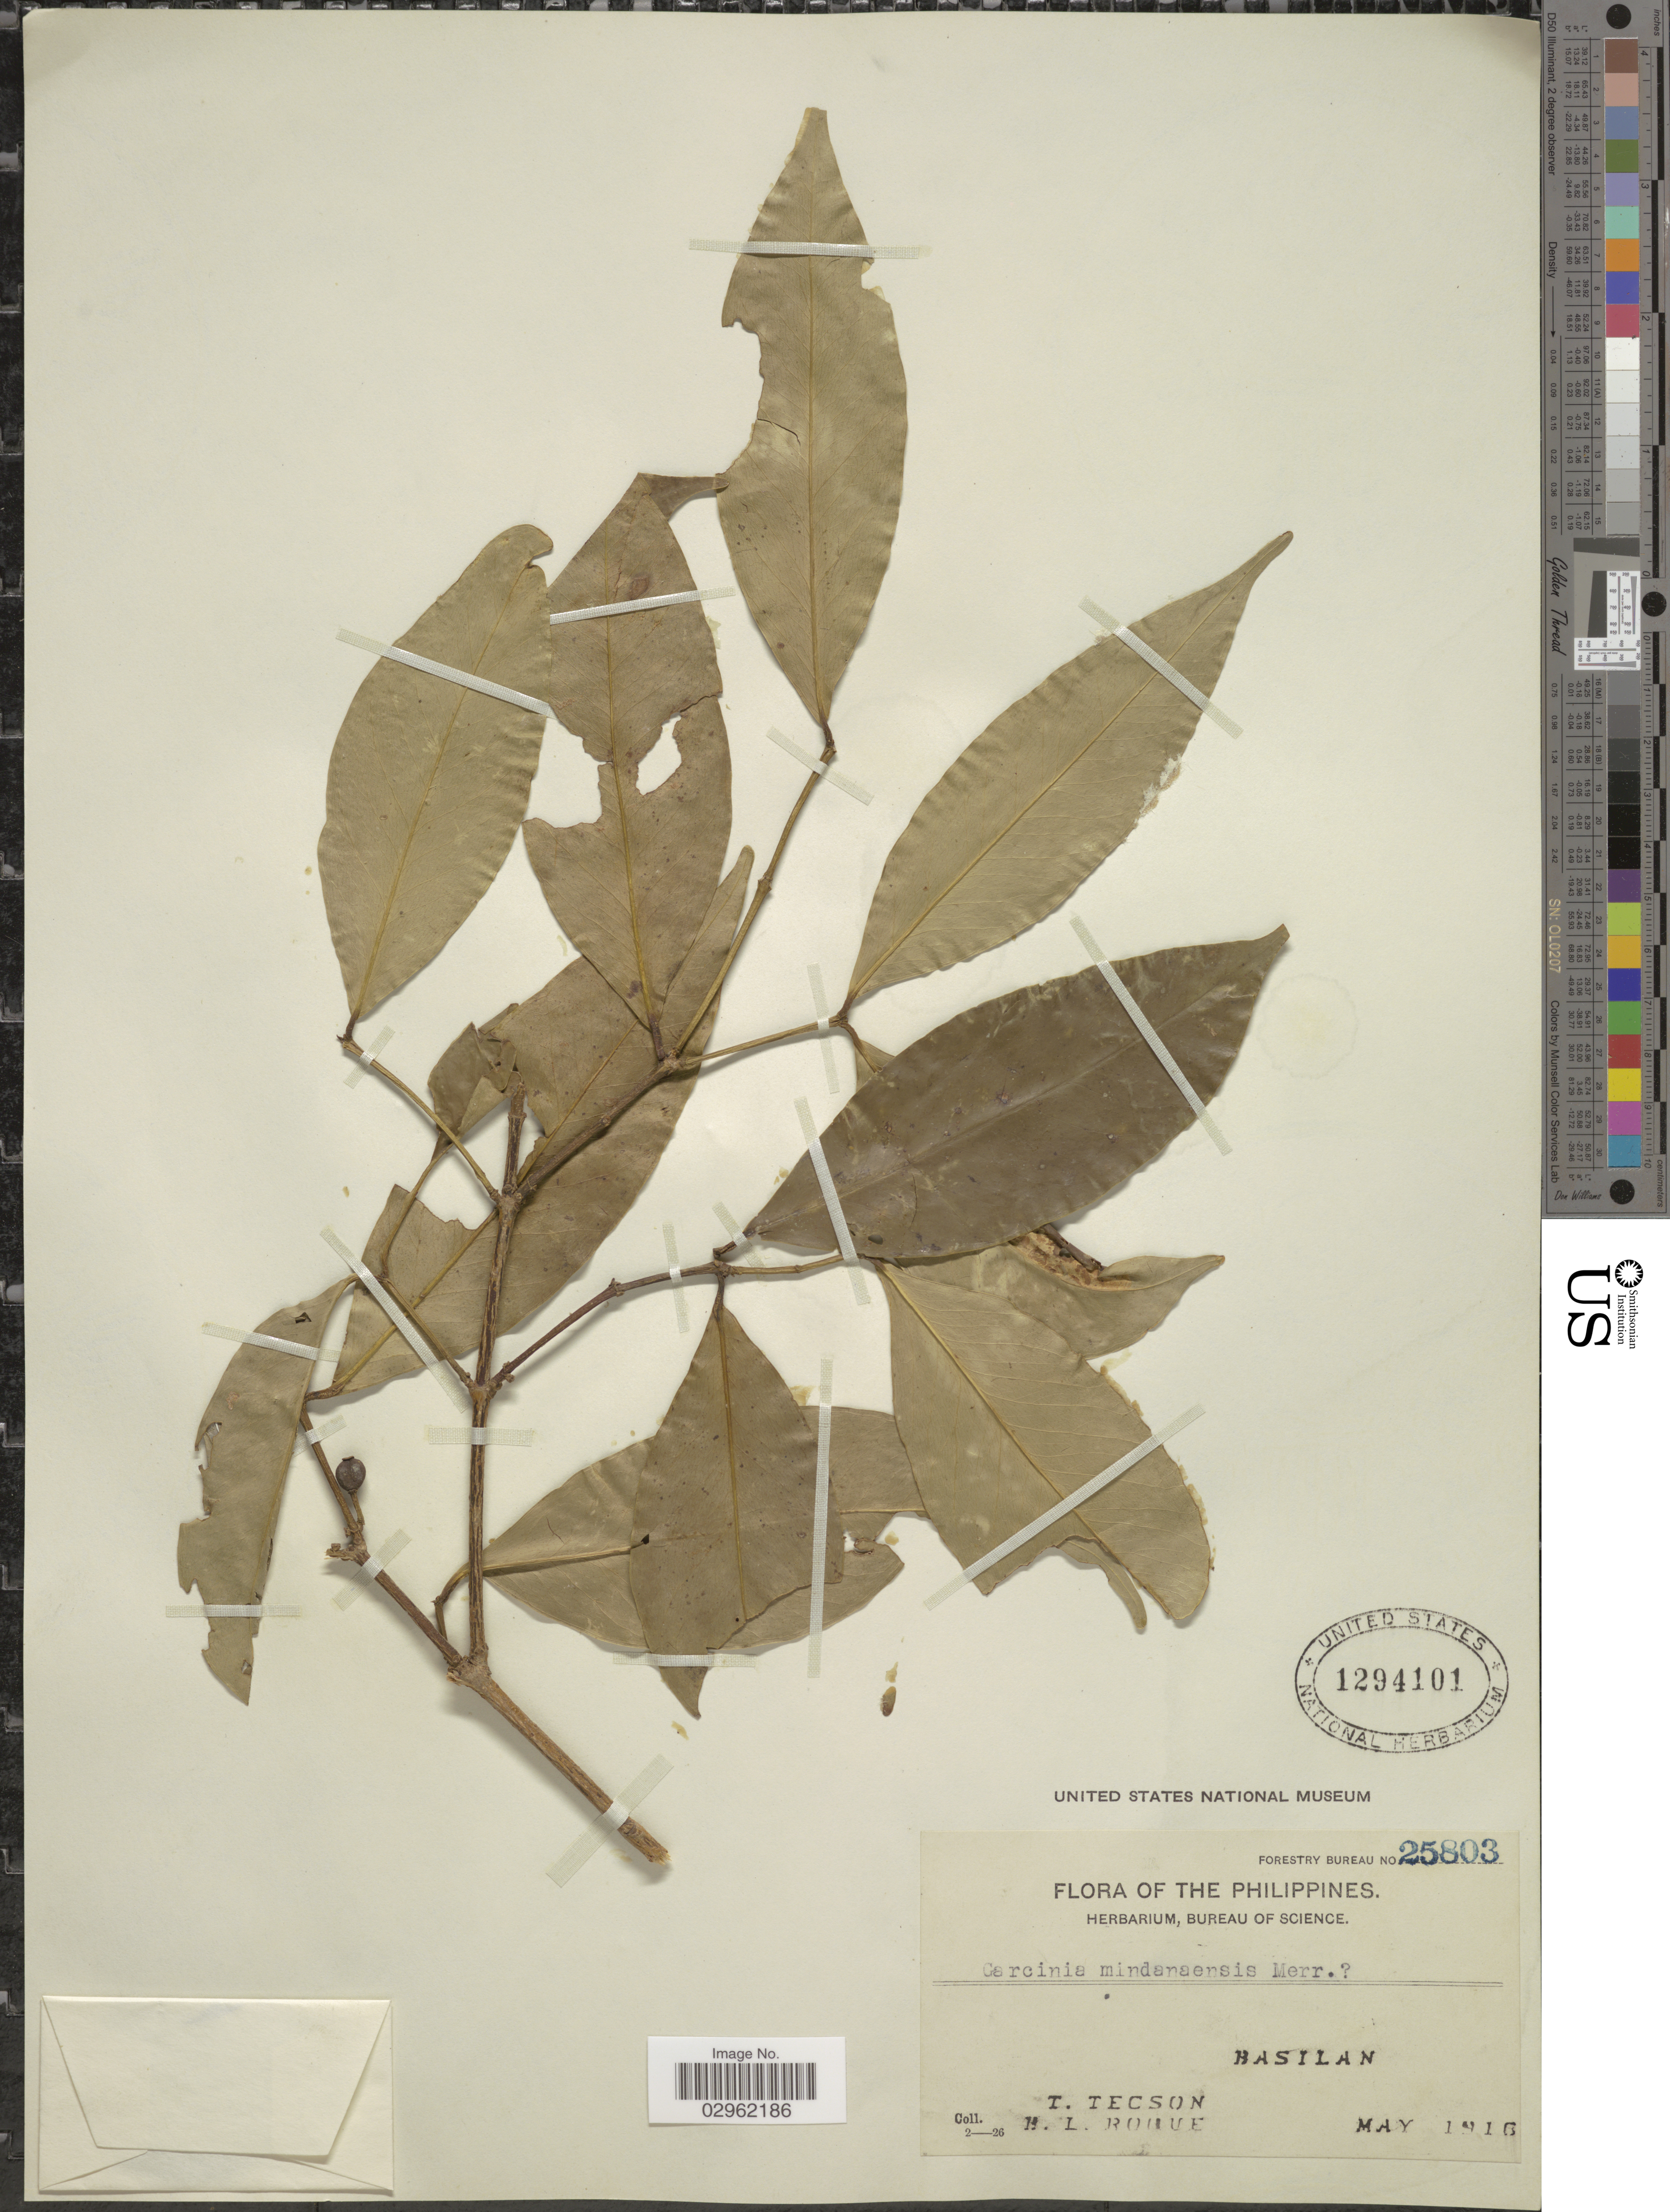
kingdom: Plantae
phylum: Tracheophyta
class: Magnoliopsida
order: Malpighiales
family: Clusiaceae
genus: Garcinia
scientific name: Garcinia mindanaensis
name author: Merr.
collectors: T. Tecson & B. Roque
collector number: Forestry Bureau 25803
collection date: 1916-05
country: Philippines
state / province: Muslim Mindanao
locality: Basilan.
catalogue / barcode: US 1294101